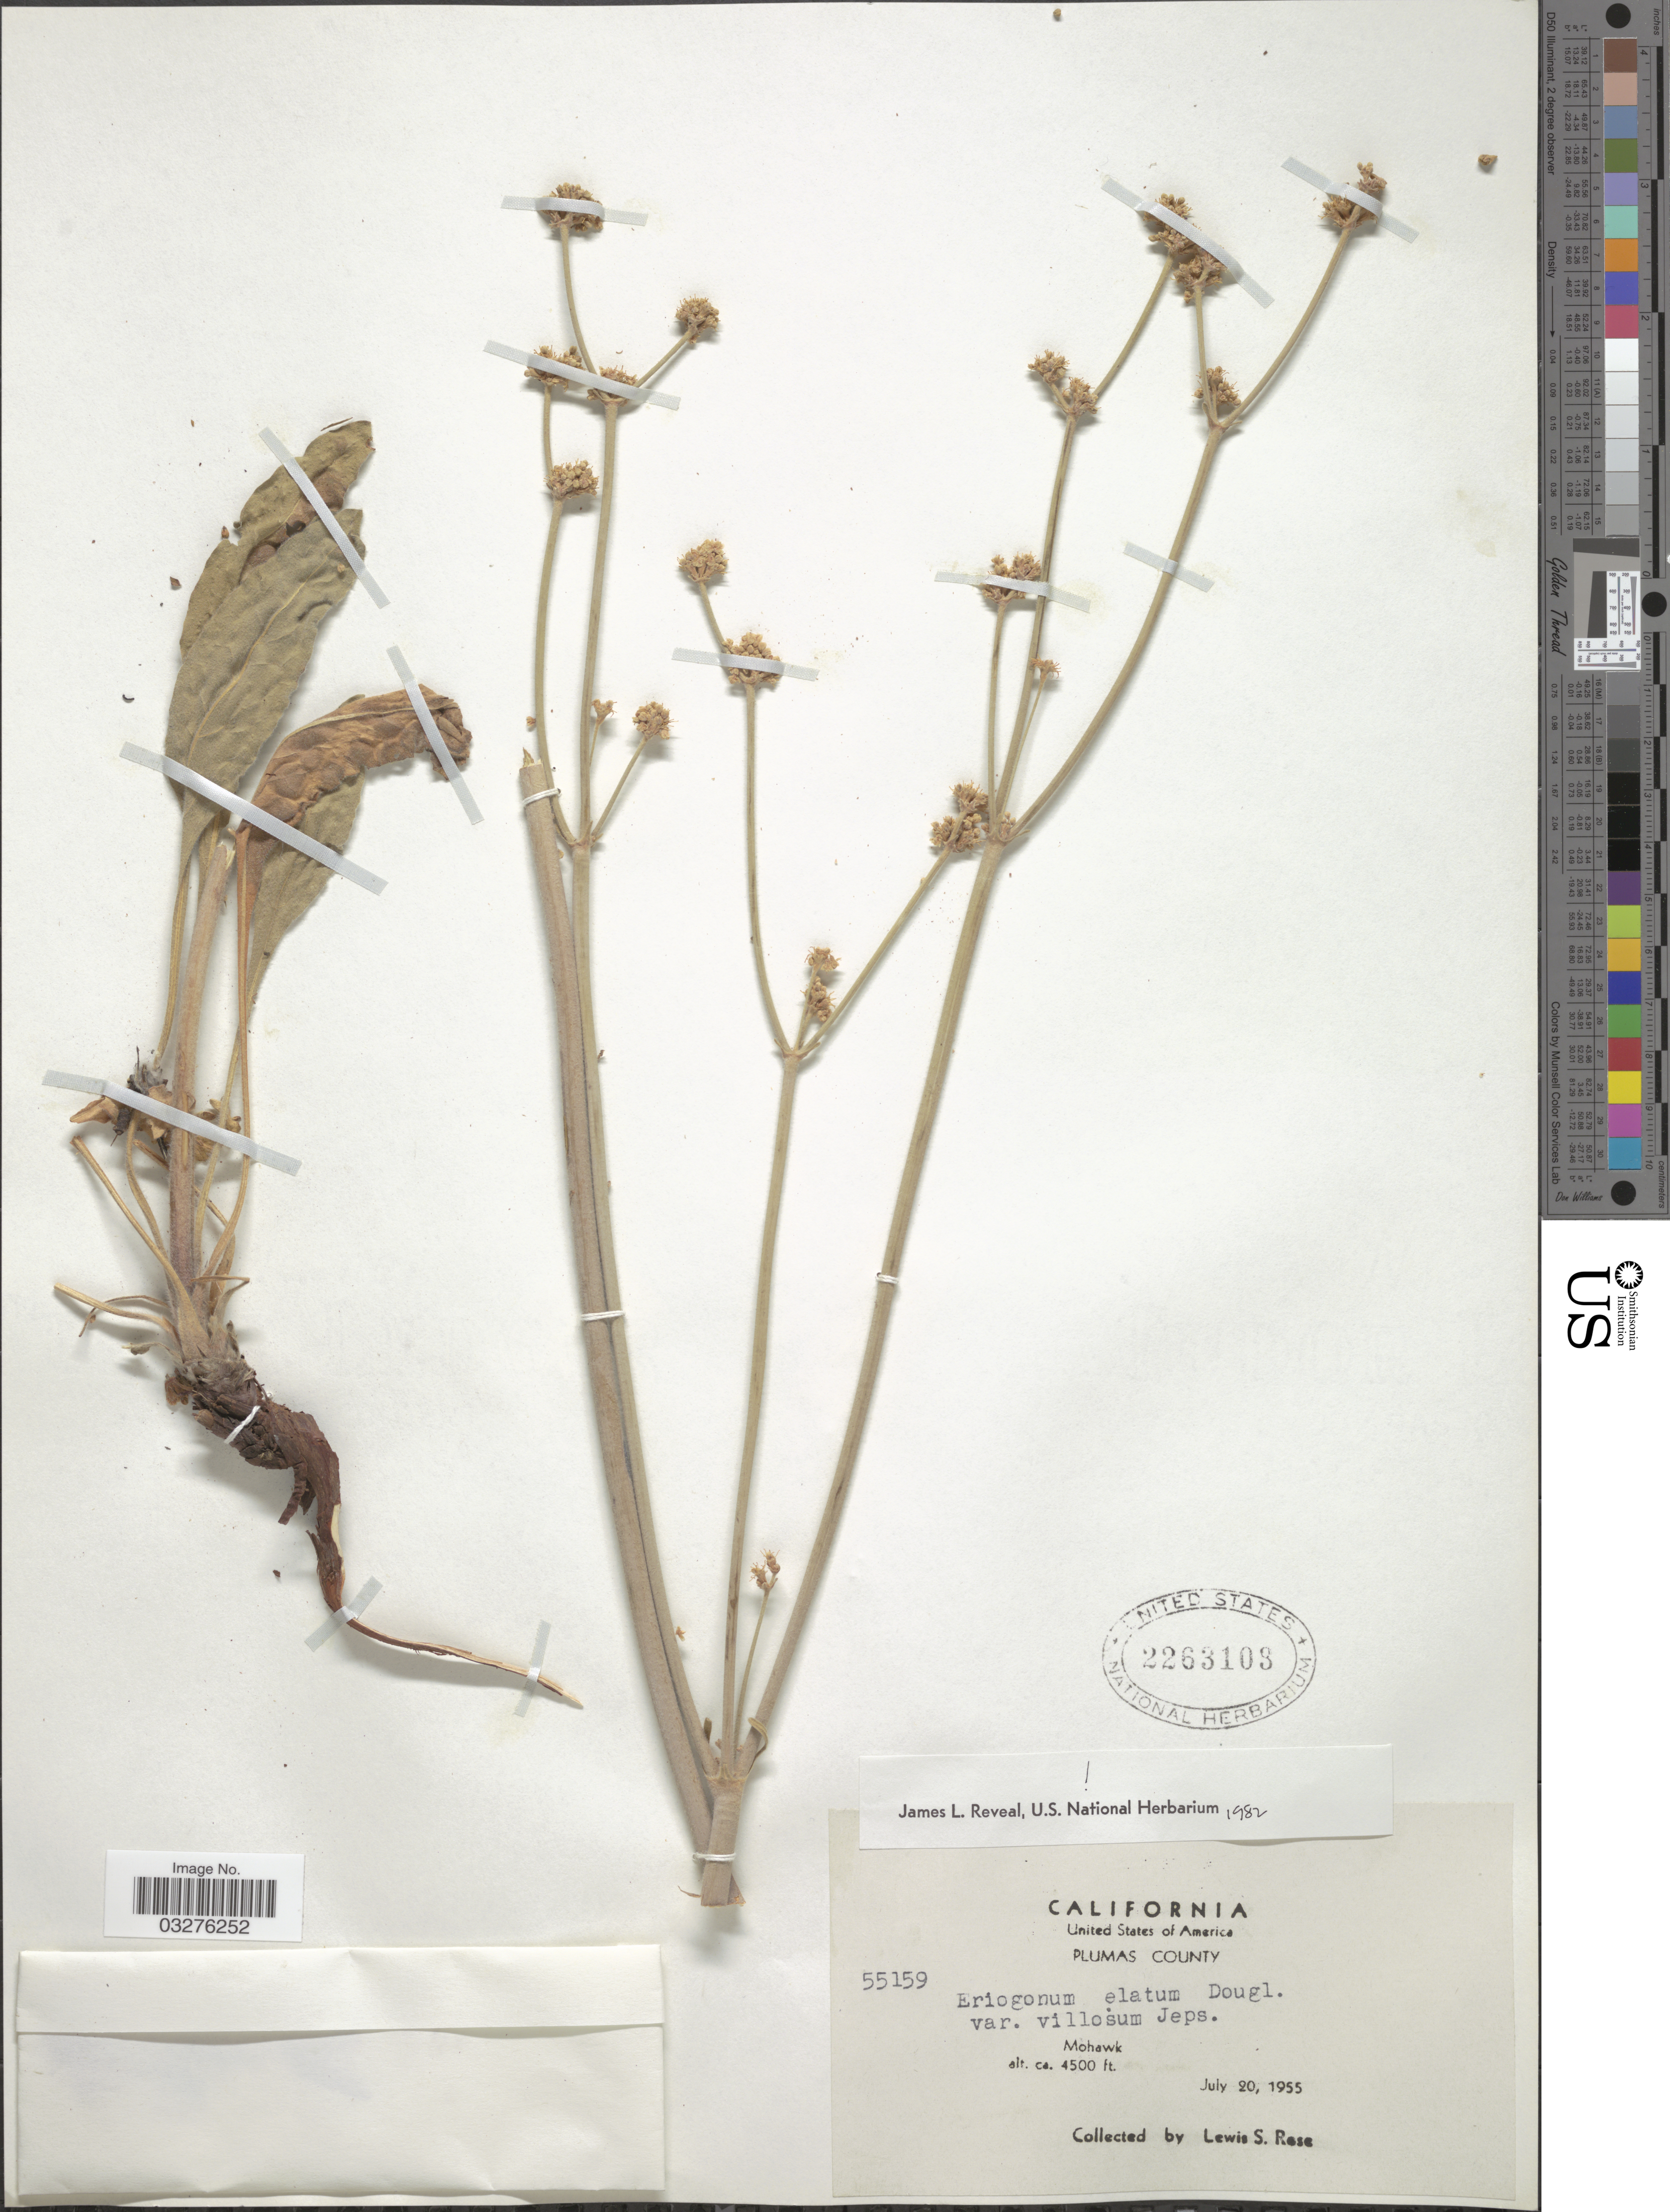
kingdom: Plantae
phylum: Tracheophyta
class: Magnoliopsida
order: Caryophyllales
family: Polygonaceae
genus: Eriogonum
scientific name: Eriogonum elatum var. villosum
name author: Jeps.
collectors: L. S. Rose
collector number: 55159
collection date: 1955-07-20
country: United States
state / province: California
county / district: Plumas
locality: Plumas County, Mohawk.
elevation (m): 1372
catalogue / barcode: US 2263103